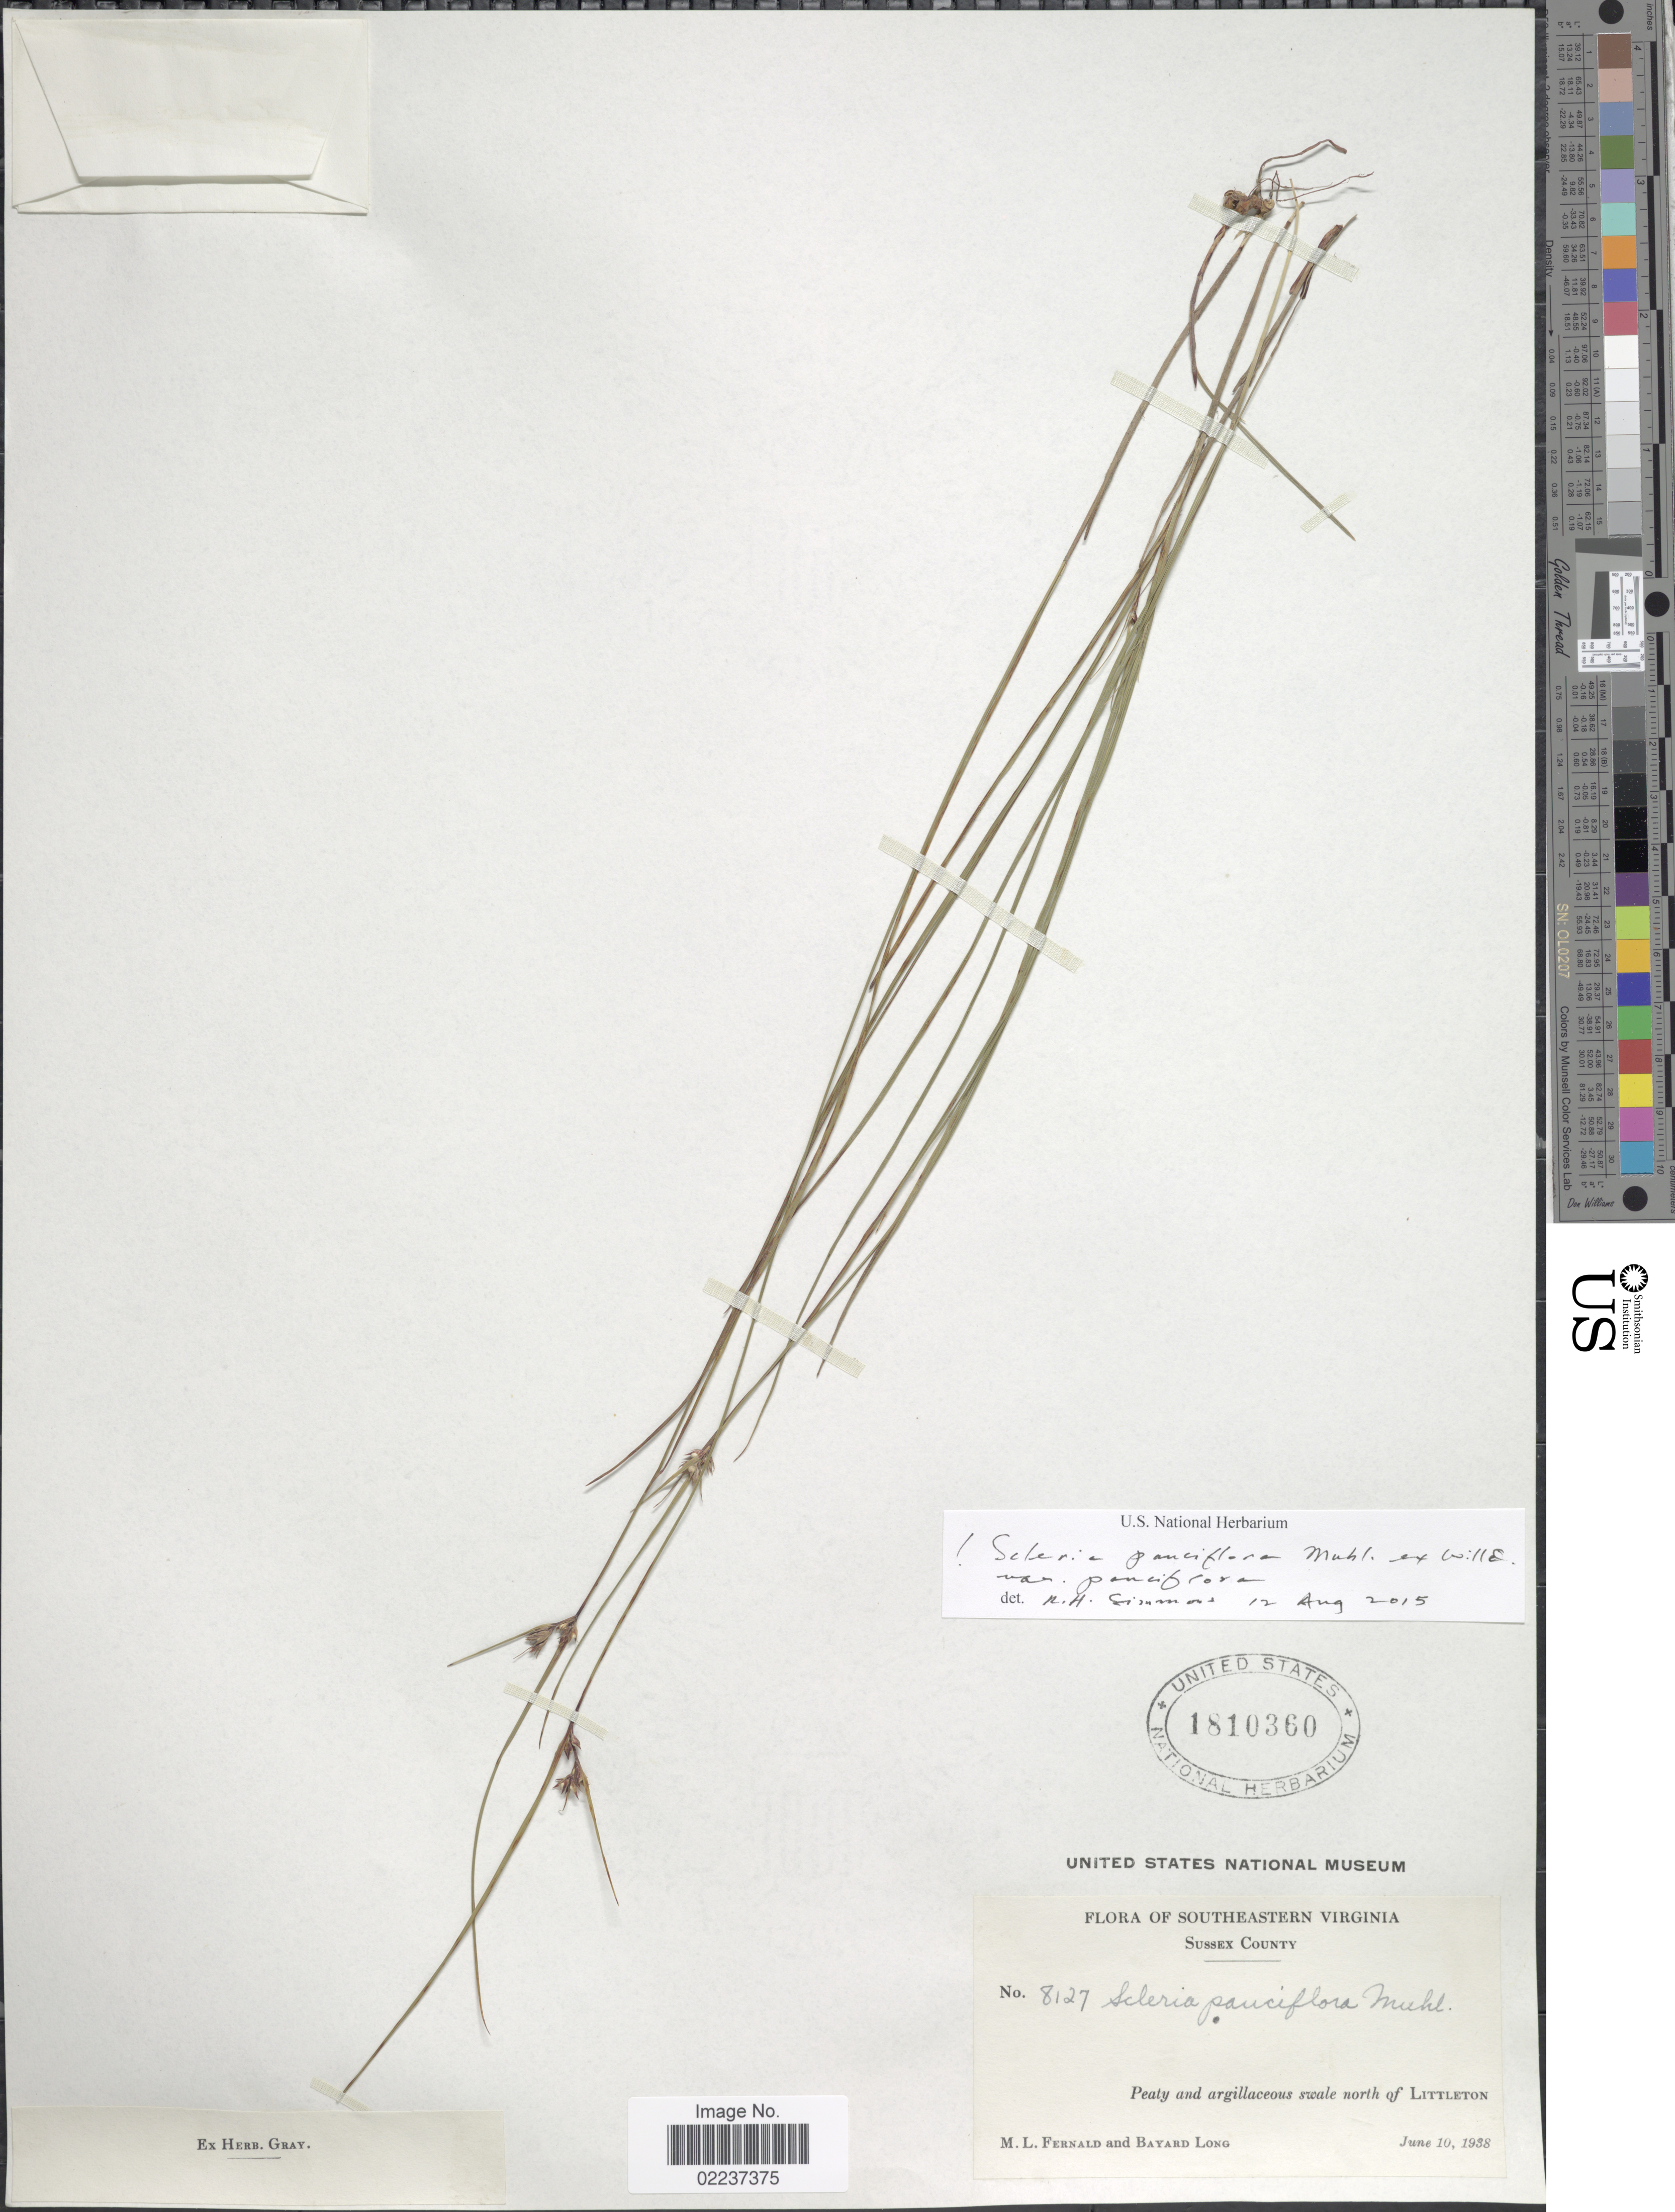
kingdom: Plantae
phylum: Tracheophyta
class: Liliopsida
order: Poales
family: Cyperaceae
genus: Scleria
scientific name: Scleria pauciflora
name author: Muhl. ex Willd.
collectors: M. L. Fernald & B. Long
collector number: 8127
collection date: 1938-06-10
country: United States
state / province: Virginia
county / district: Sussex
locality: Southeastern Virginia, Sussex County, Peaty and argillaceous swale north of Littleton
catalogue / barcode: US 1810360